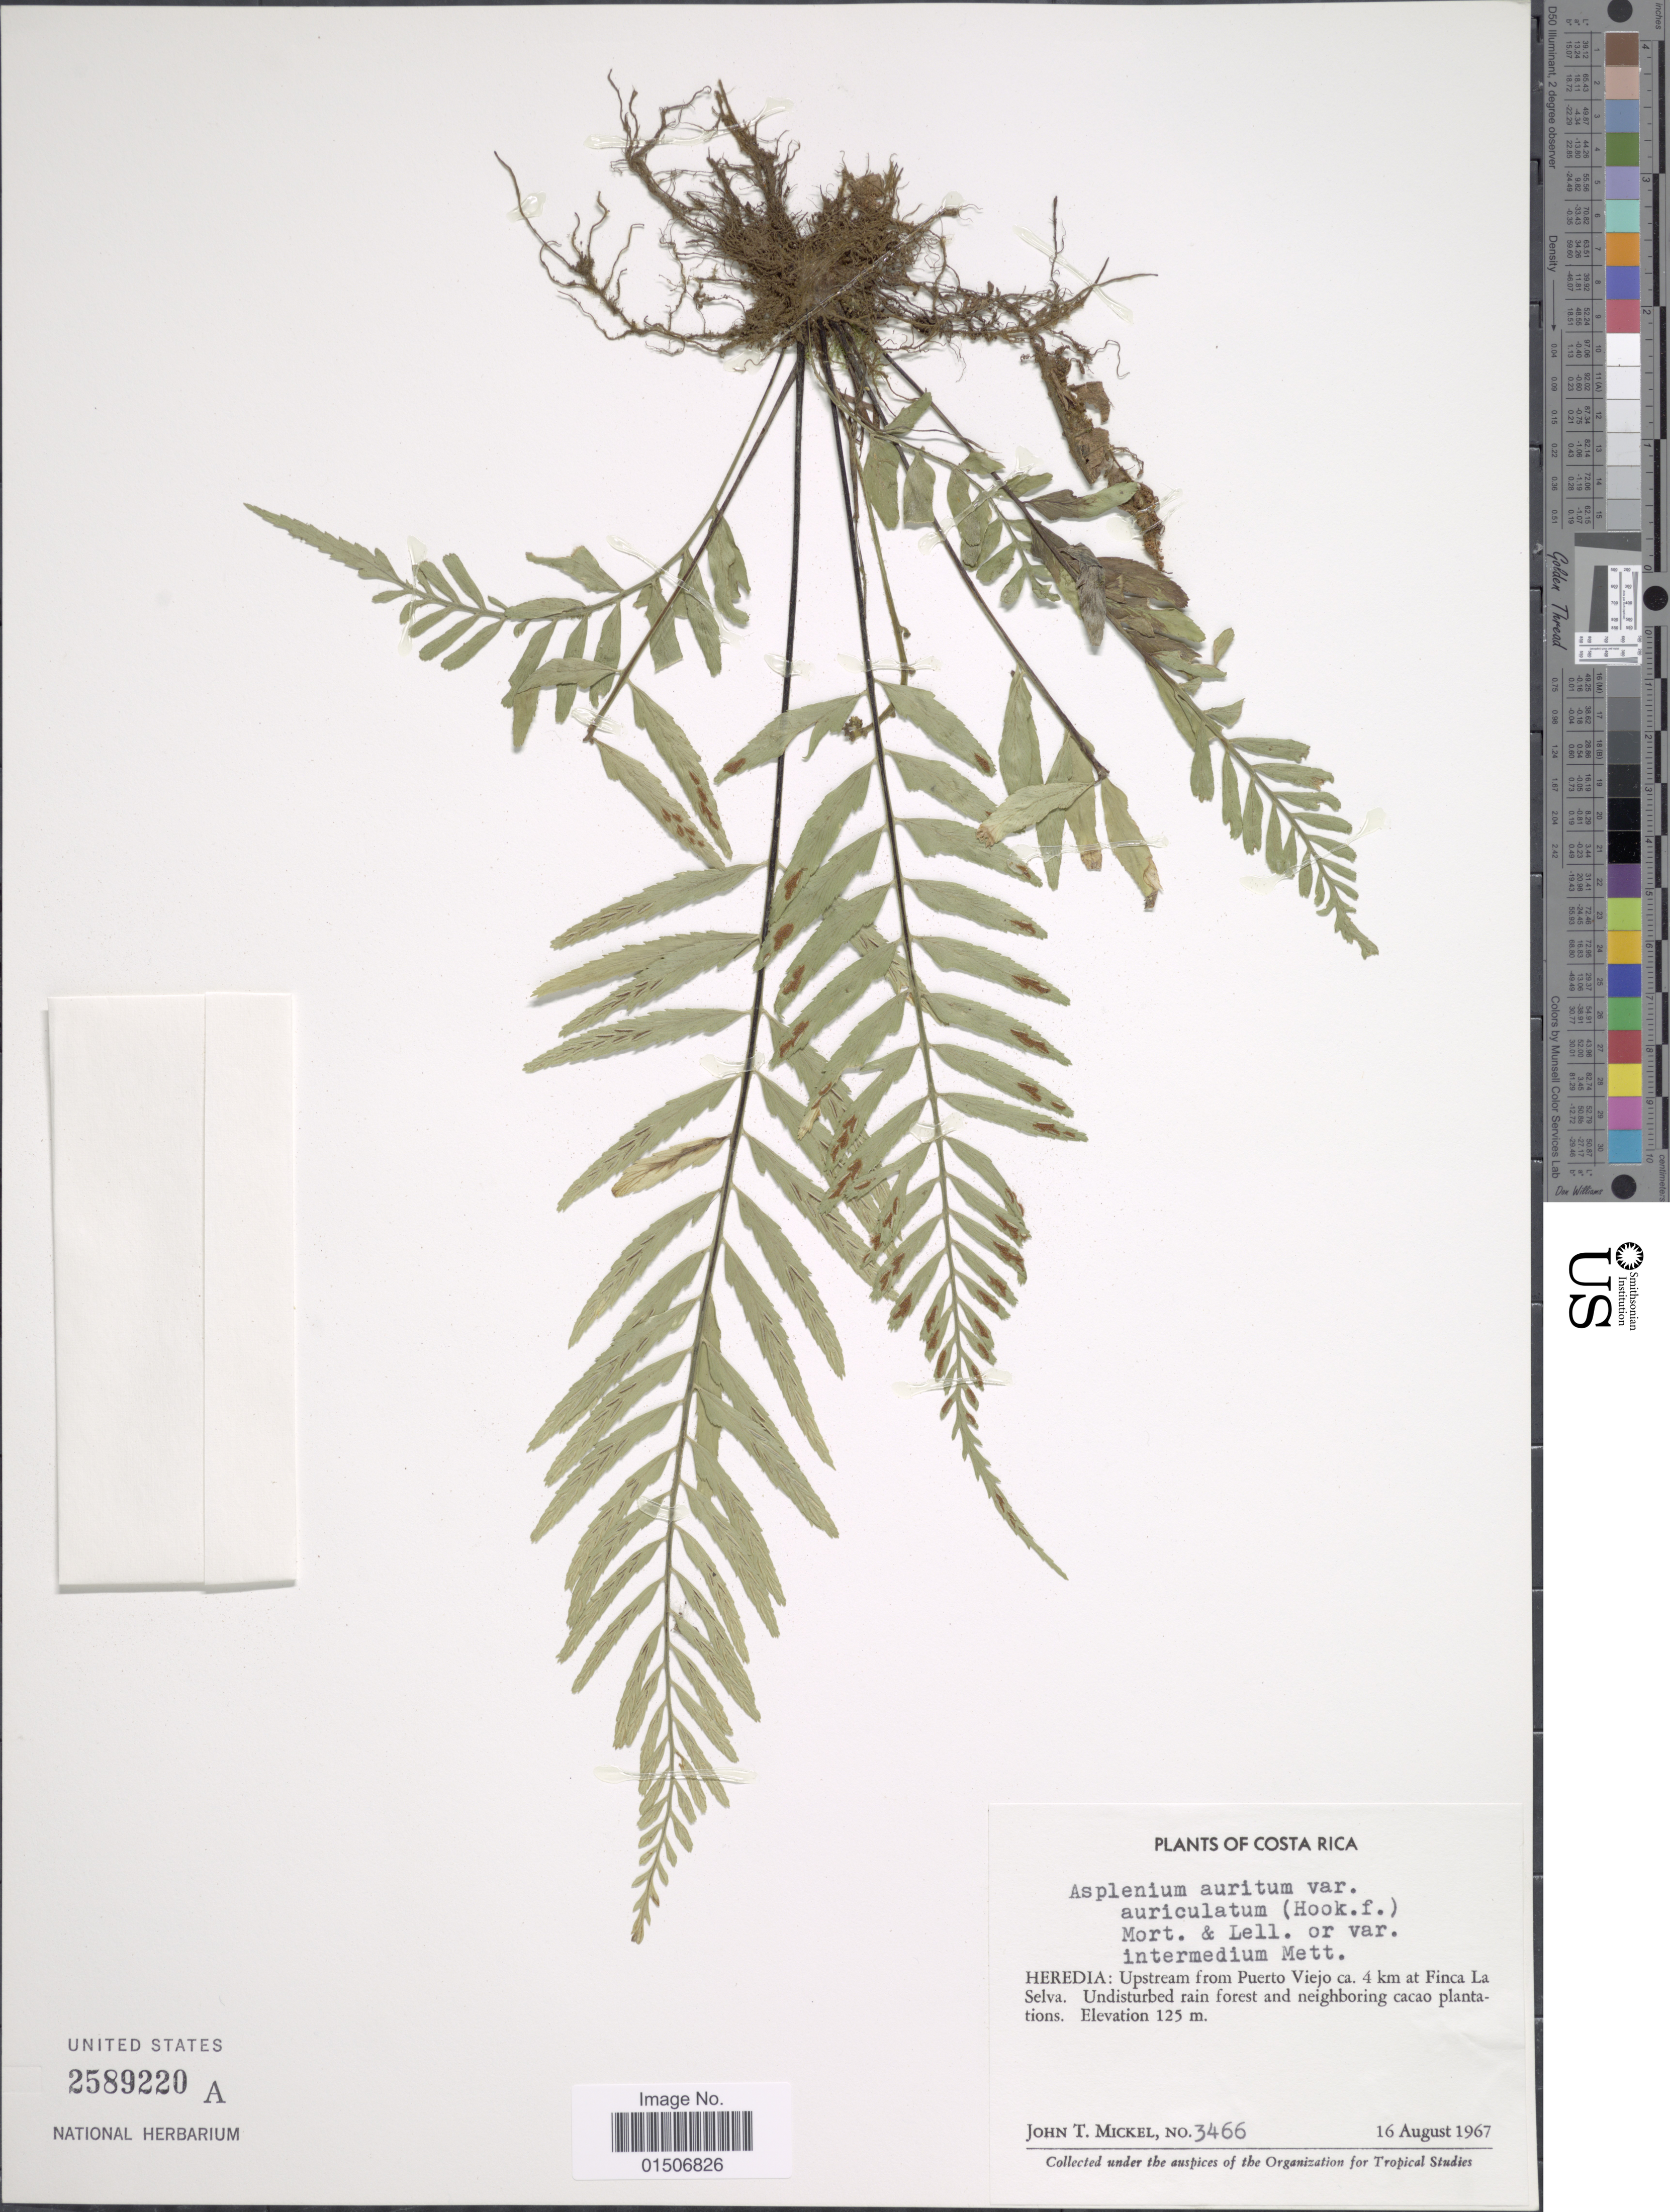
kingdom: Plantae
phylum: Tracheophyta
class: Polypodiopsida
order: Polypodiales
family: Aspleniaceae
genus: Asplenium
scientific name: Asplenium levyi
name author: E. Fourn.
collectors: J. T. Mickel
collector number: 3466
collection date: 1967-08-16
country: Costa Rica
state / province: Heredia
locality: Upstream from Puerto Viejo ca. 4 km at Finca La Selva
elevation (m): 125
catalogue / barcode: US 2589220A